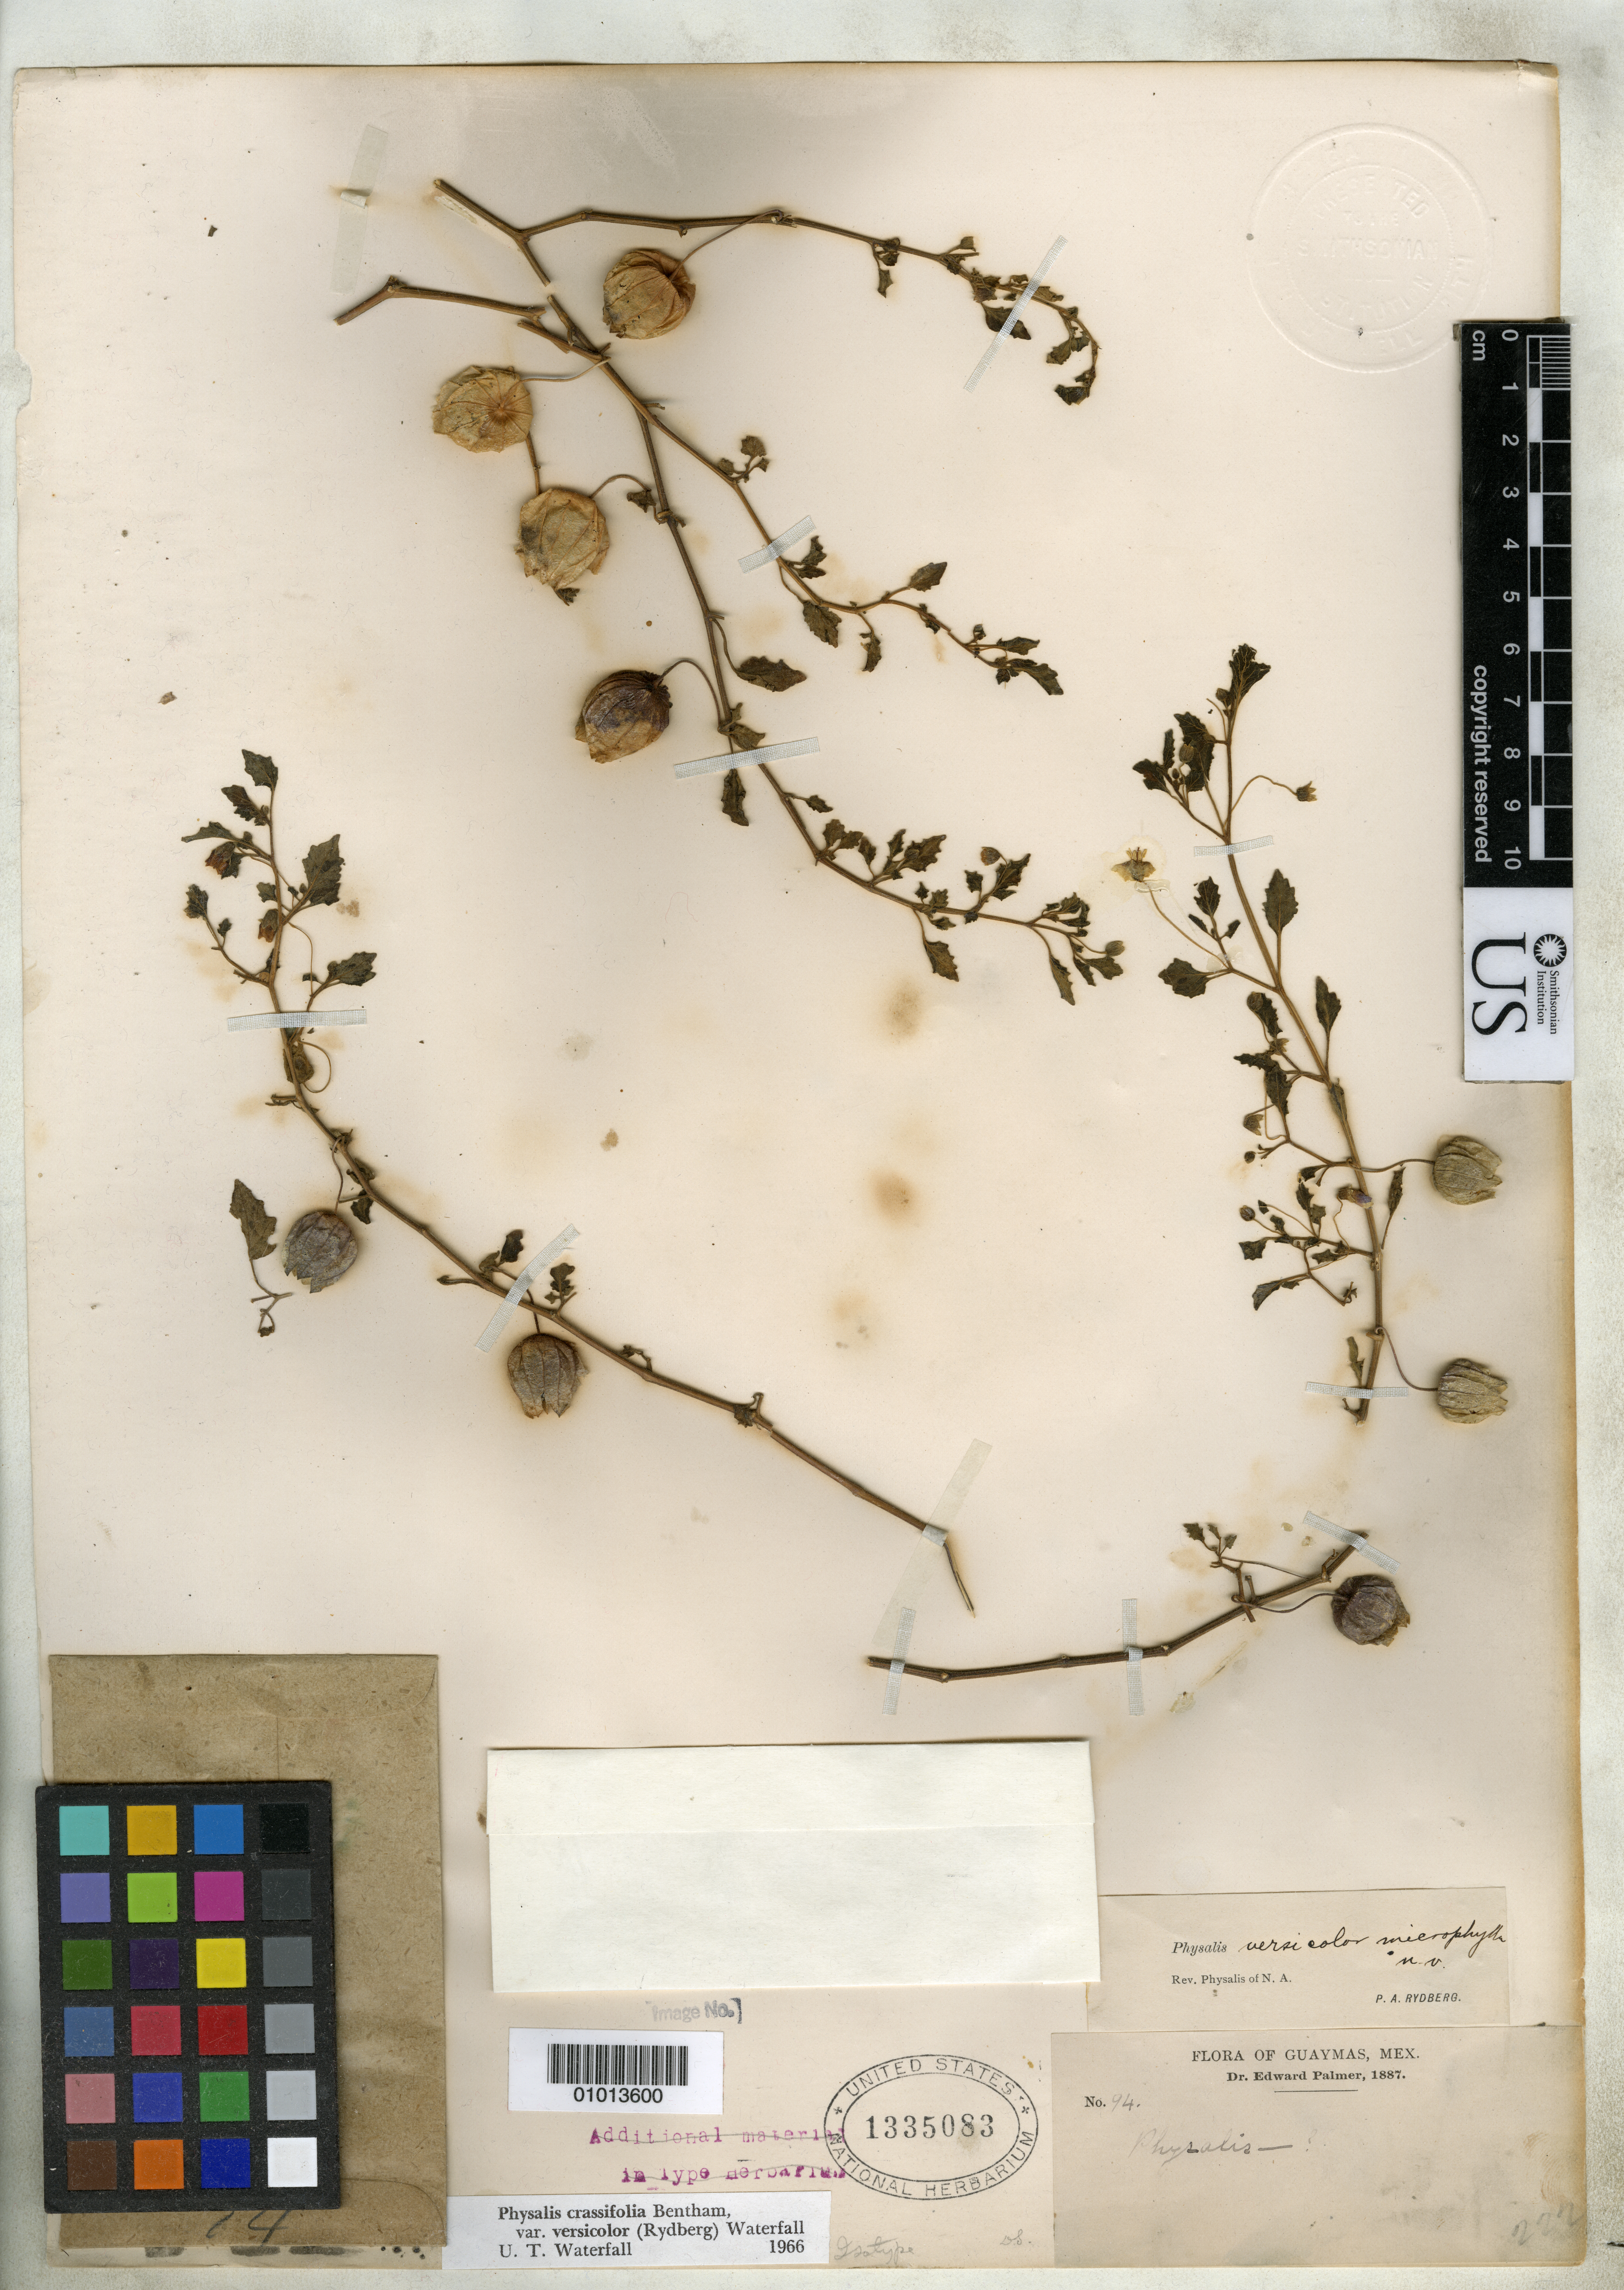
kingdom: Plantae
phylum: Tracheophyta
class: Magnoliopsida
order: Solanales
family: Solanaceae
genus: Physalis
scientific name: Physalis versicolor var. microphylla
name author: Rydb.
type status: Isolectotype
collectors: E. Palmer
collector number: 94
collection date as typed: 1887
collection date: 1887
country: Mexico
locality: Guaymas.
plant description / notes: Protologue cites one collection but several herbaria.; Specimen ex John Donnell Smith herbarium.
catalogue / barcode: US 1335083